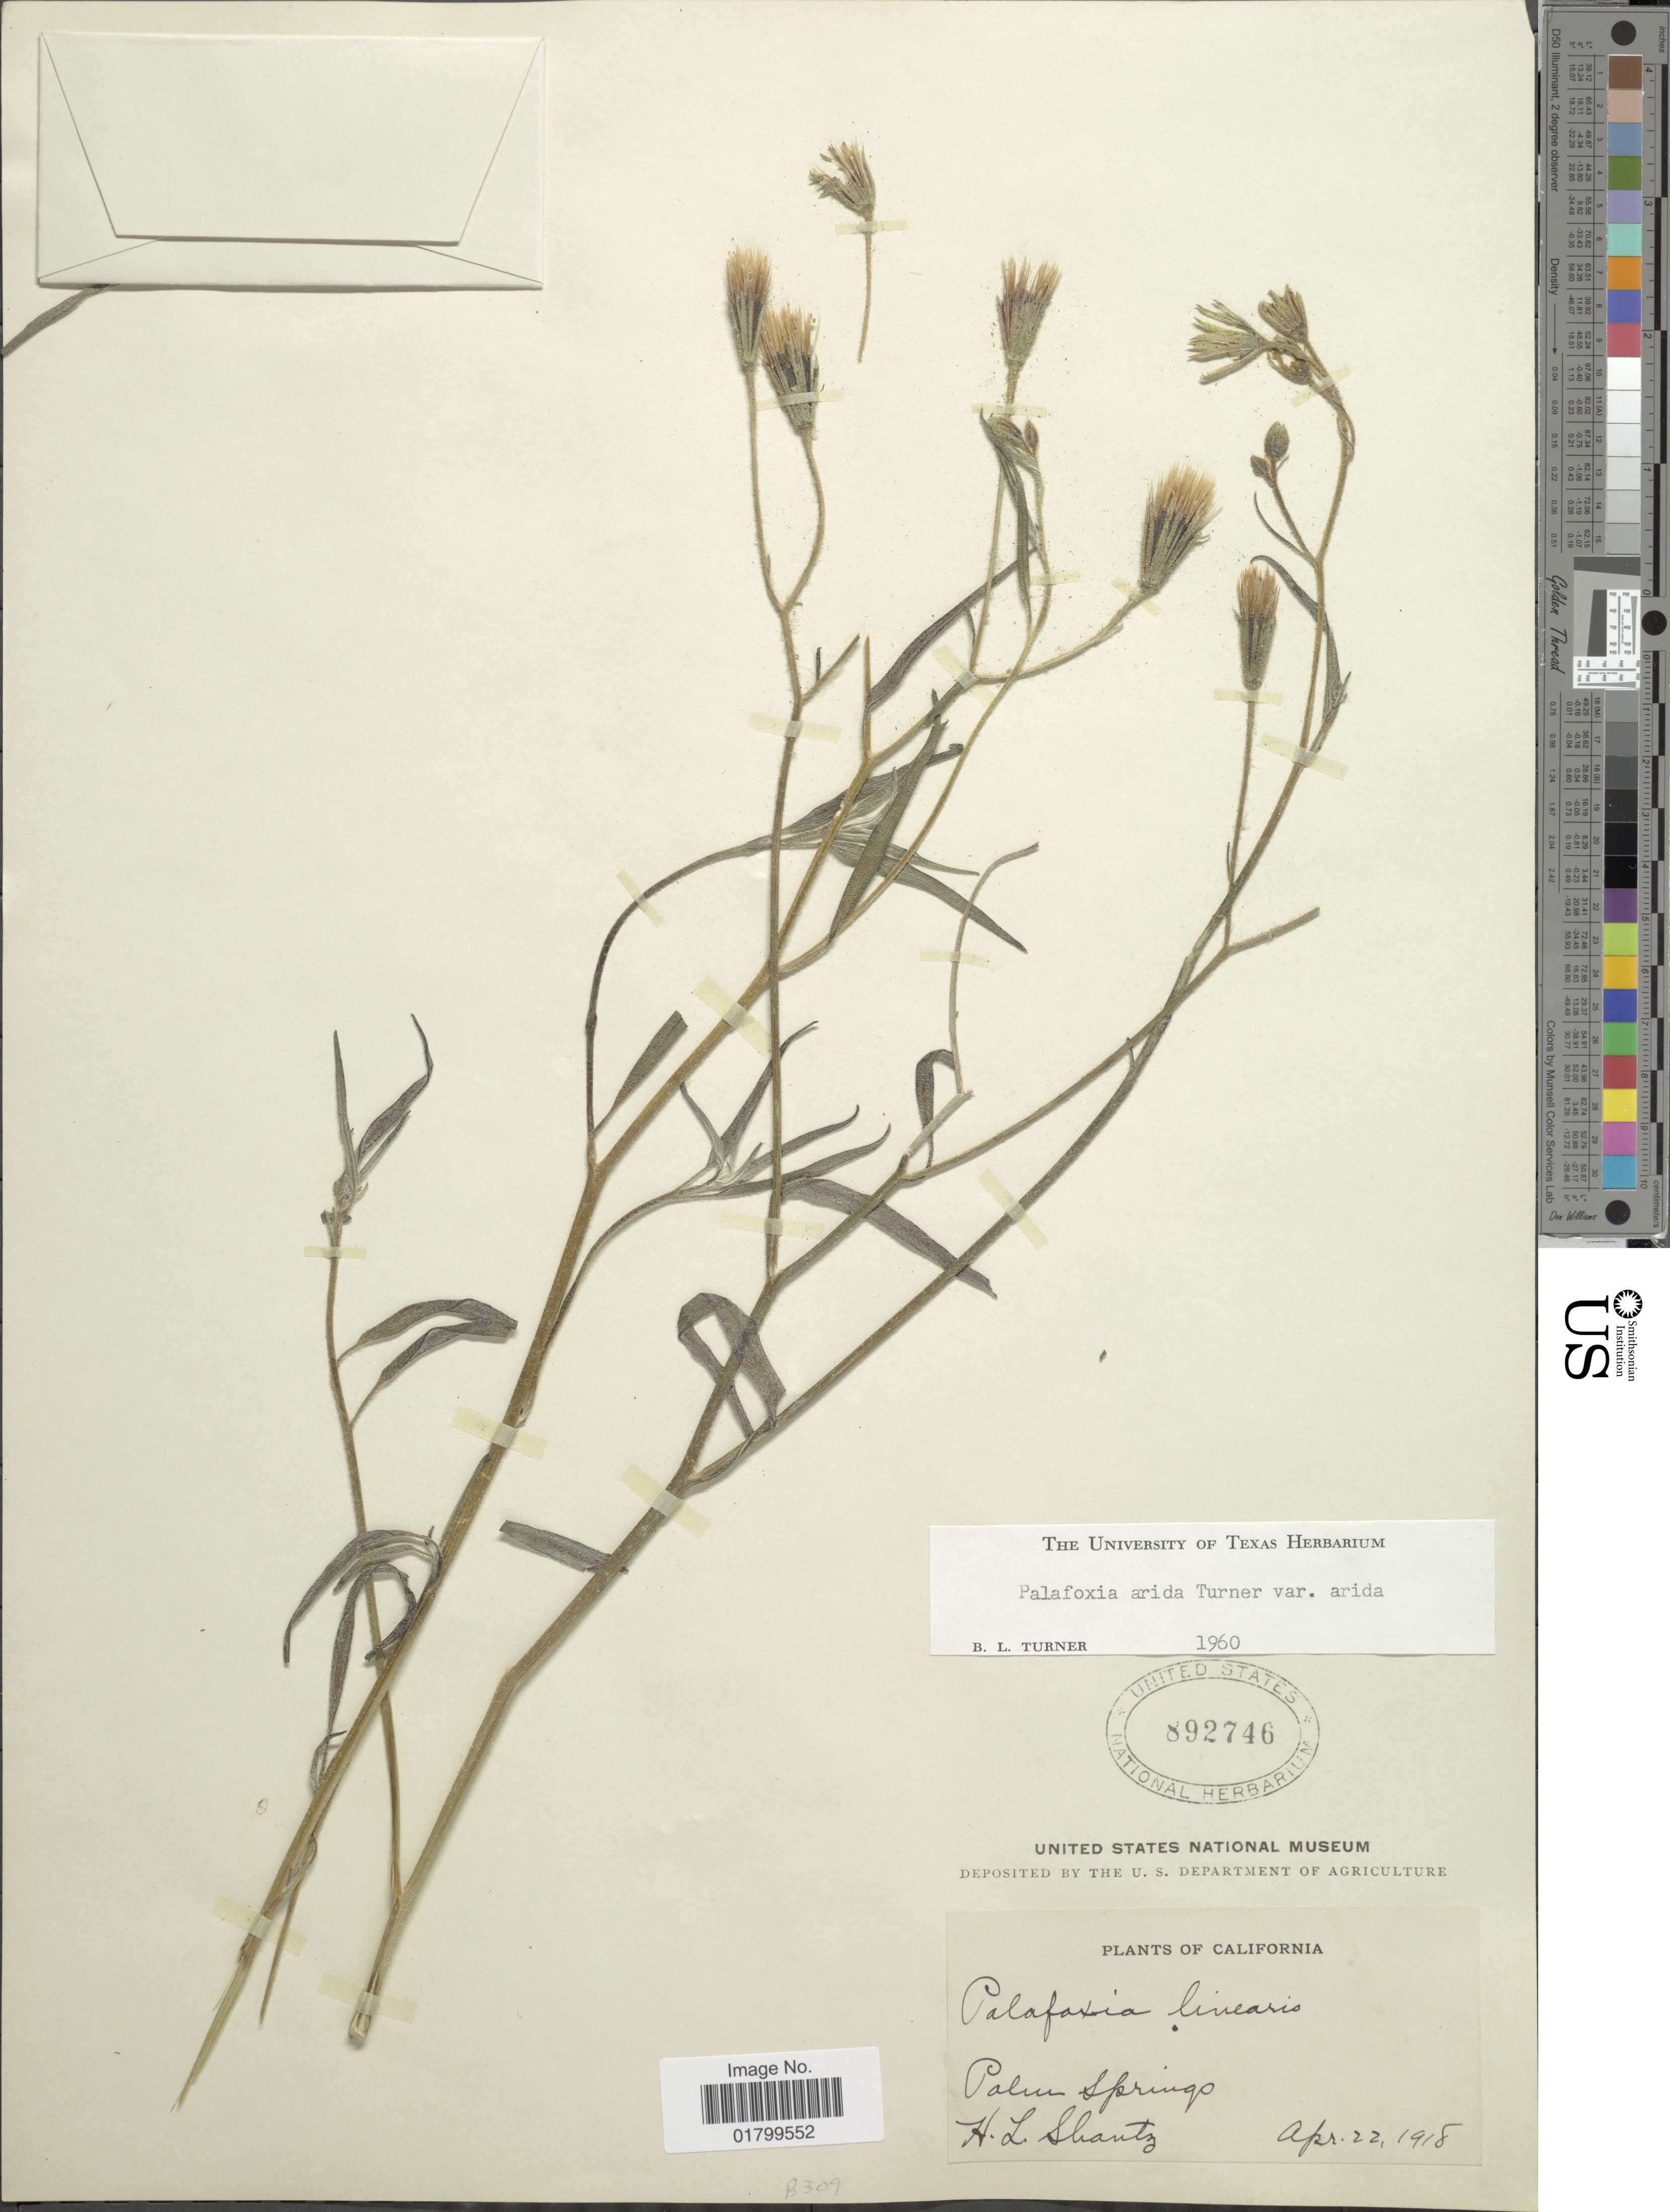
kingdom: Plantae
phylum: Tracheophyta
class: Magnoliopsida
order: Asterales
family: Asteraceae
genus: Palafoxia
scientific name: Palafoxia arida var. arida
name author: B.L. Turner & M.I. Morris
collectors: H. Shantz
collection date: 1918-04-22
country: United States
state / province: California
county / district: Riverside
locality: Palm Springs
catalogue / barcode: US 892746